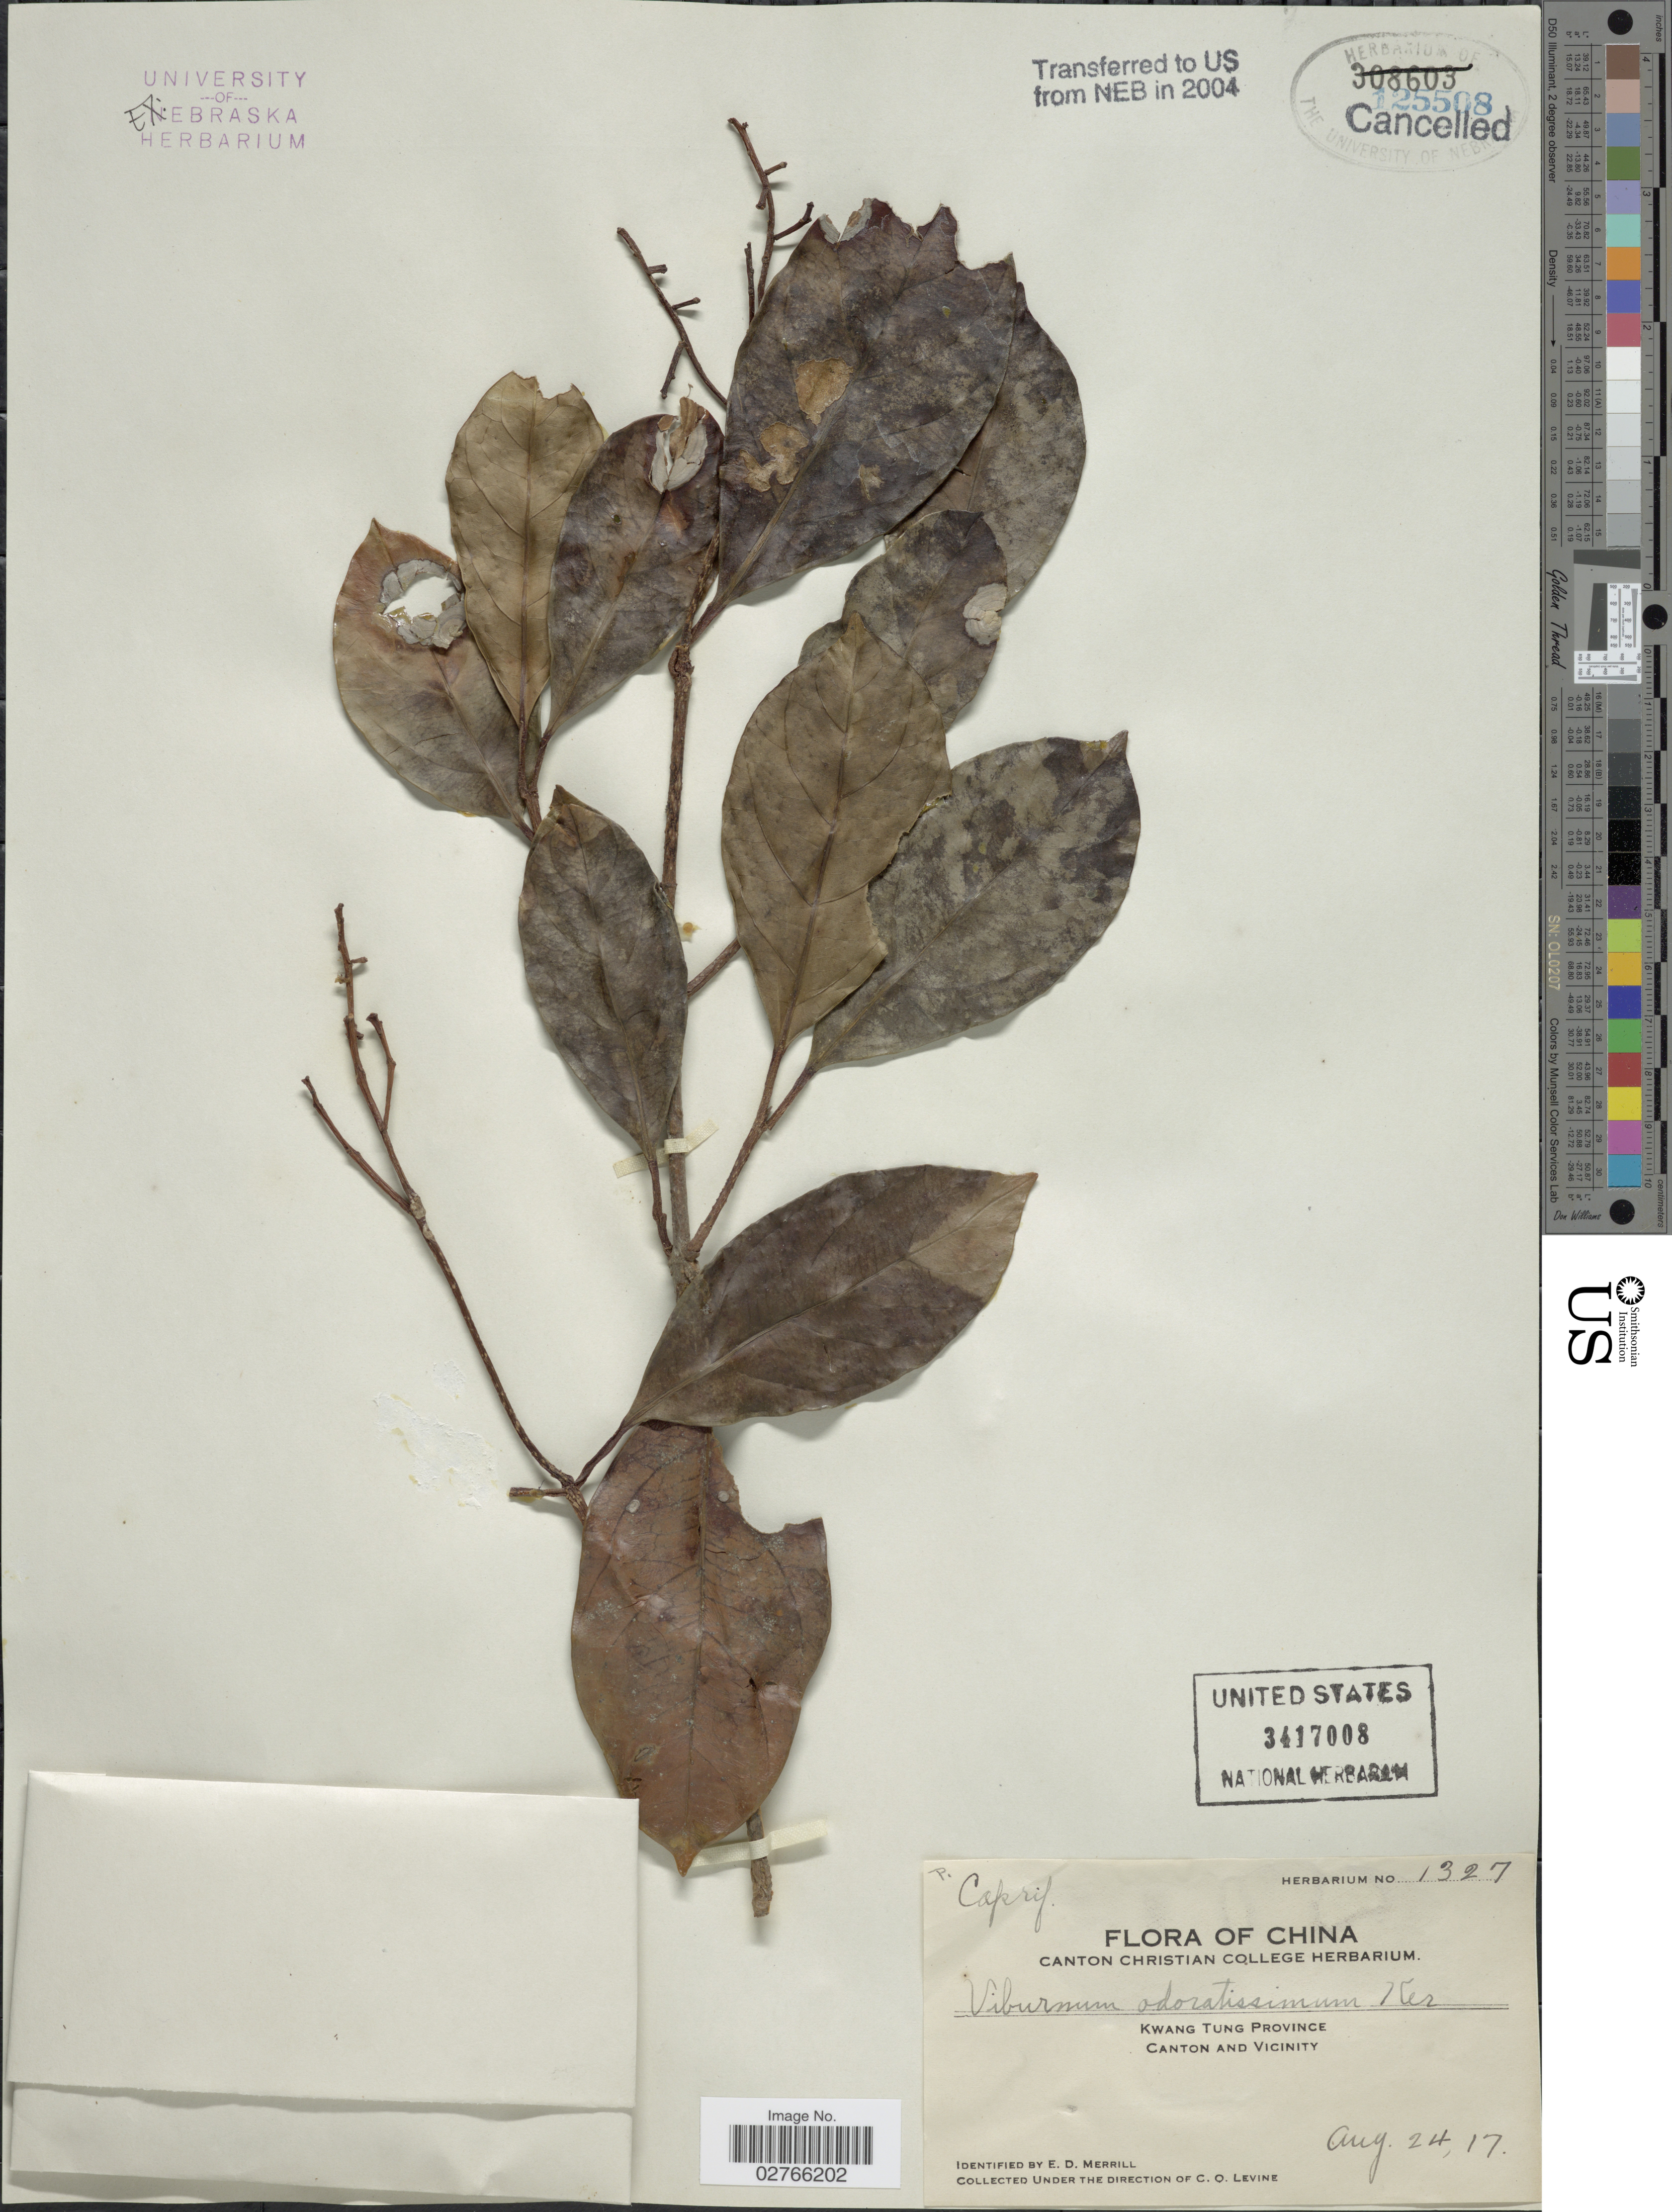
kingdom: Plantae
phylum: Tracheophyta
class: Magnoliopsida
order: Dipsacales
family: Viburnaceae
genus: Viburnum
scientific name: Viburnum odoratissimum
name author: Ker Gawl.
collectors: E. D. Merrill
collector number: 1327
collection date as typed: Transcribed d/m/y: 24/8/17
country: China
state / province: Guangdong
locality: Kwang Tung Province, Canton and Vicinity.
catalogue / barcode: US 3417008